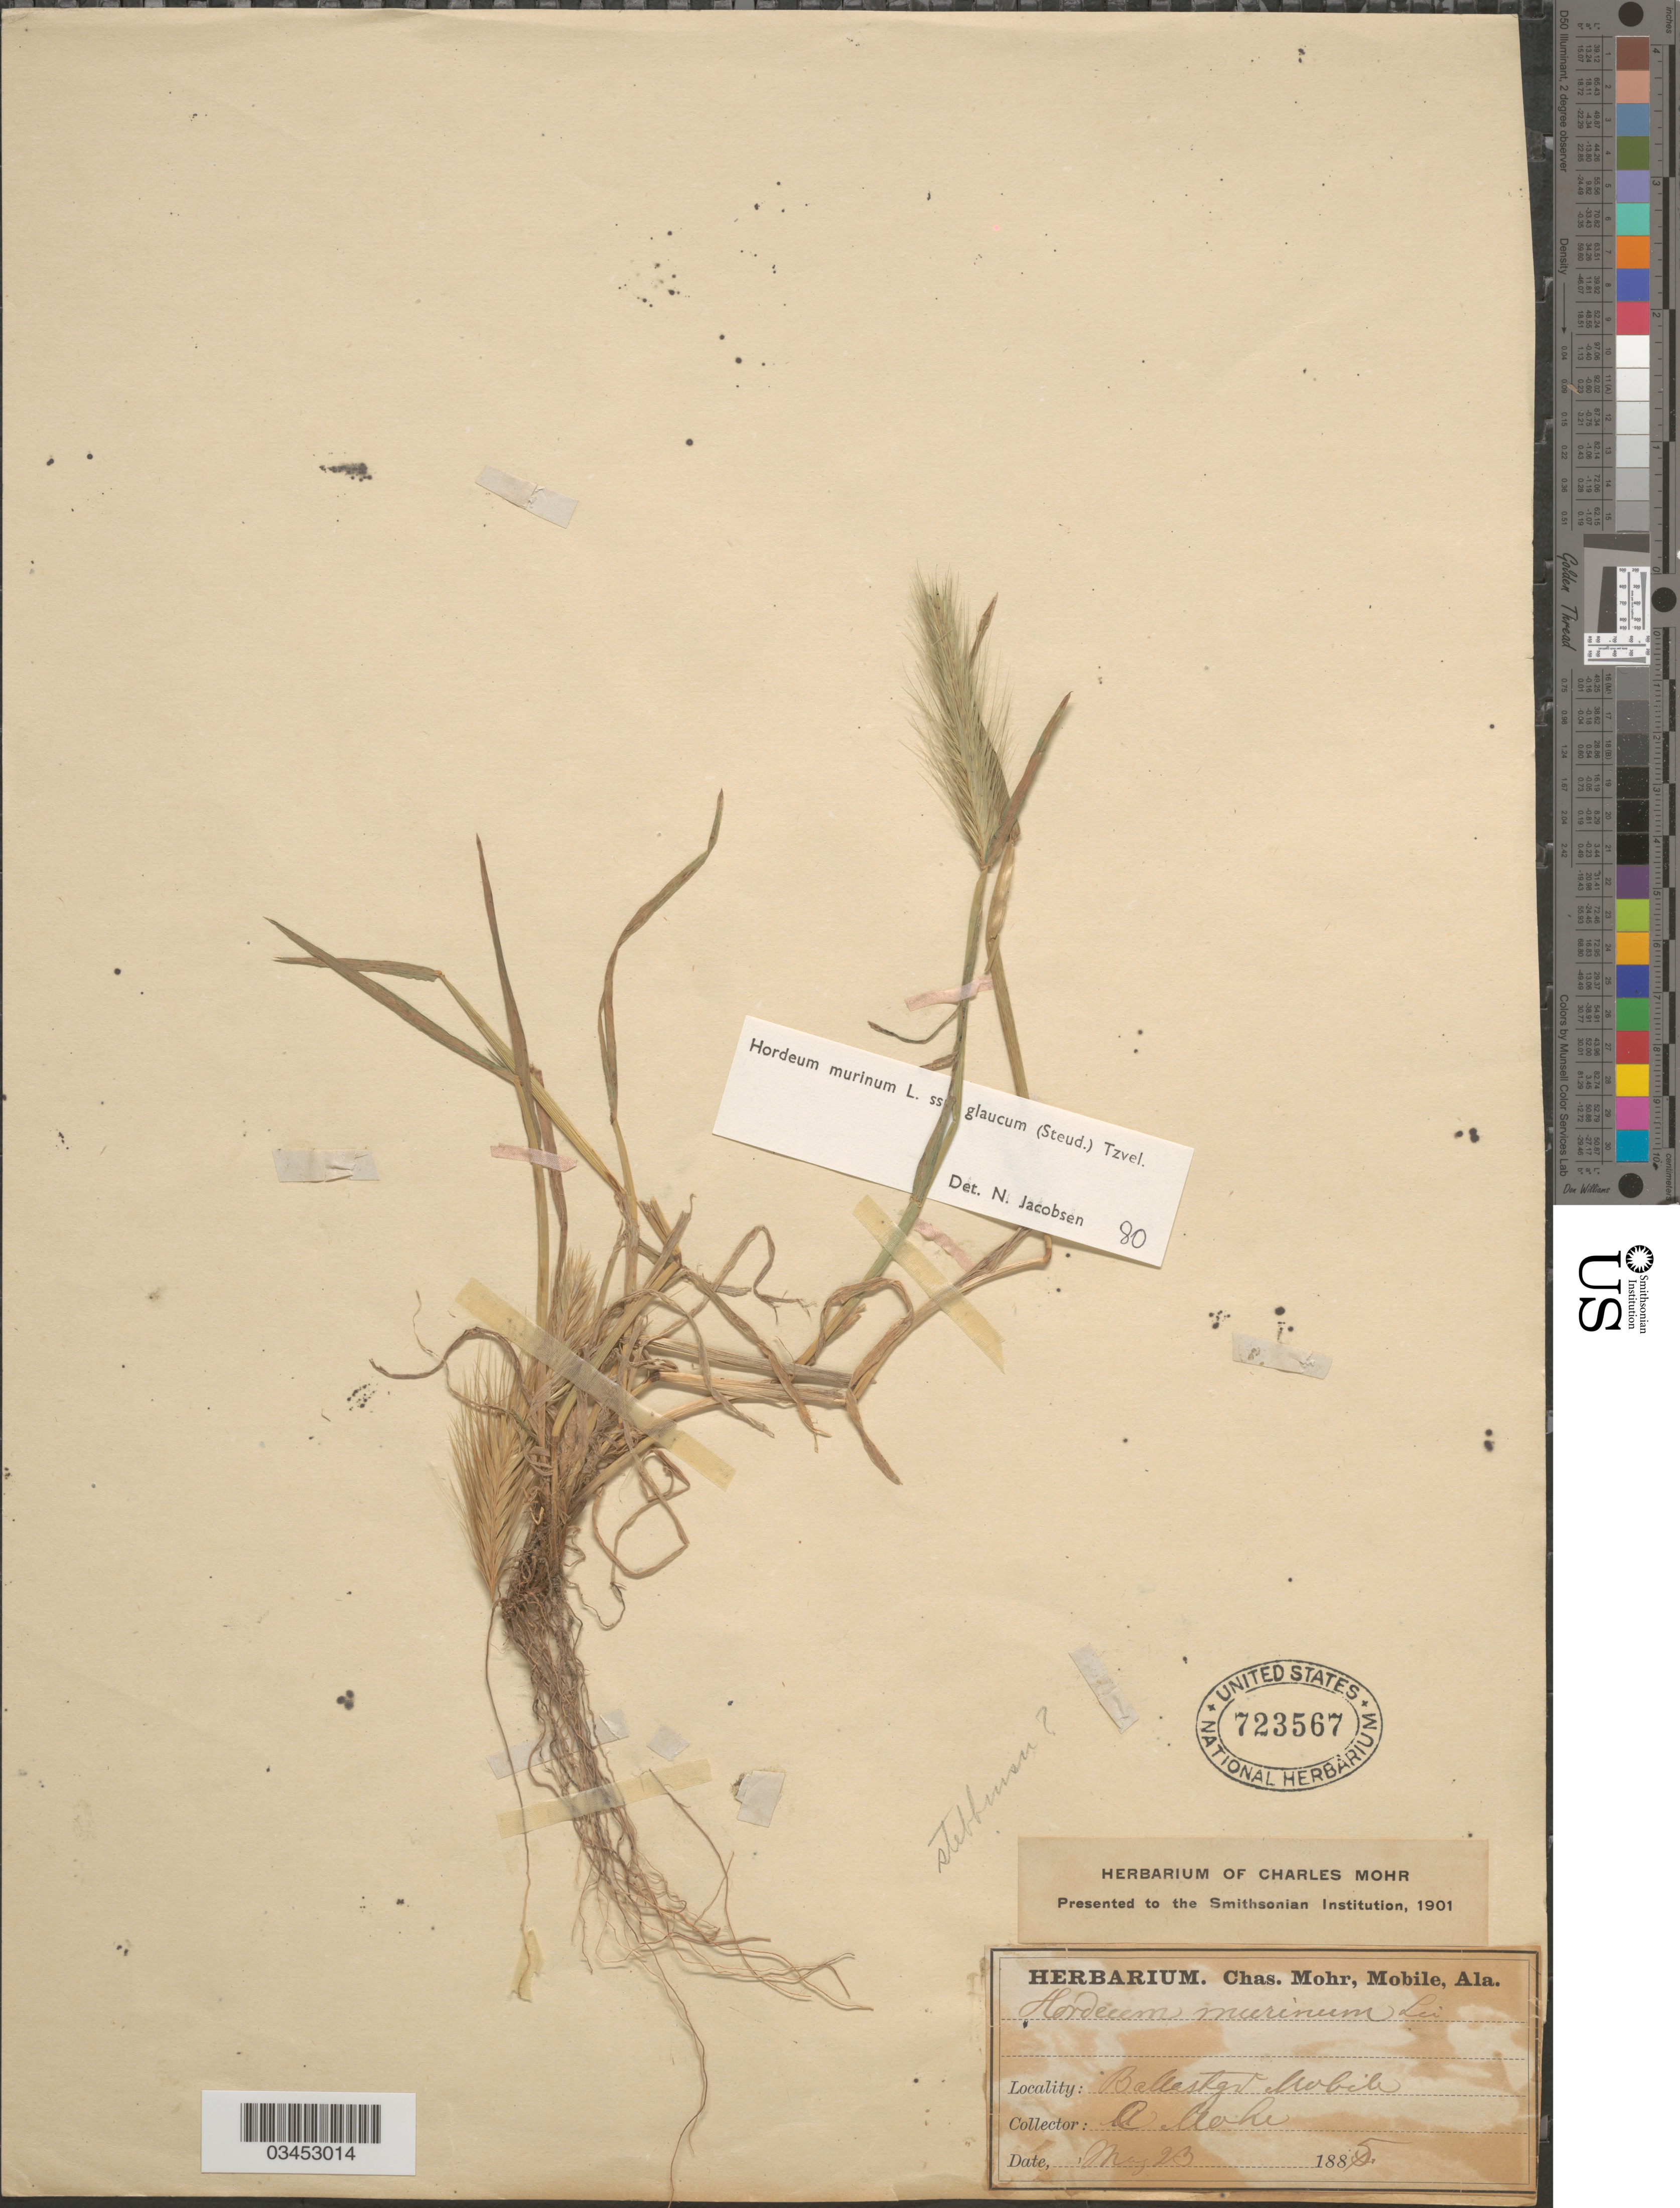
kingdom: Plantae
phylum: Tracheophyta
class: Liliopsida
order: Poales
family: Poaceae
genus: Hordeum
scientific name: Hordeum murinum subsp. glaucum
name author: (Steud.) Tzvelev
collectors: Mohr, C. T. (herbarium)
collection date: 1885-05-23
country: United States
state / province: Alabama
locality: Ballast gd Mobile.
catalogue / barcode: US 723567